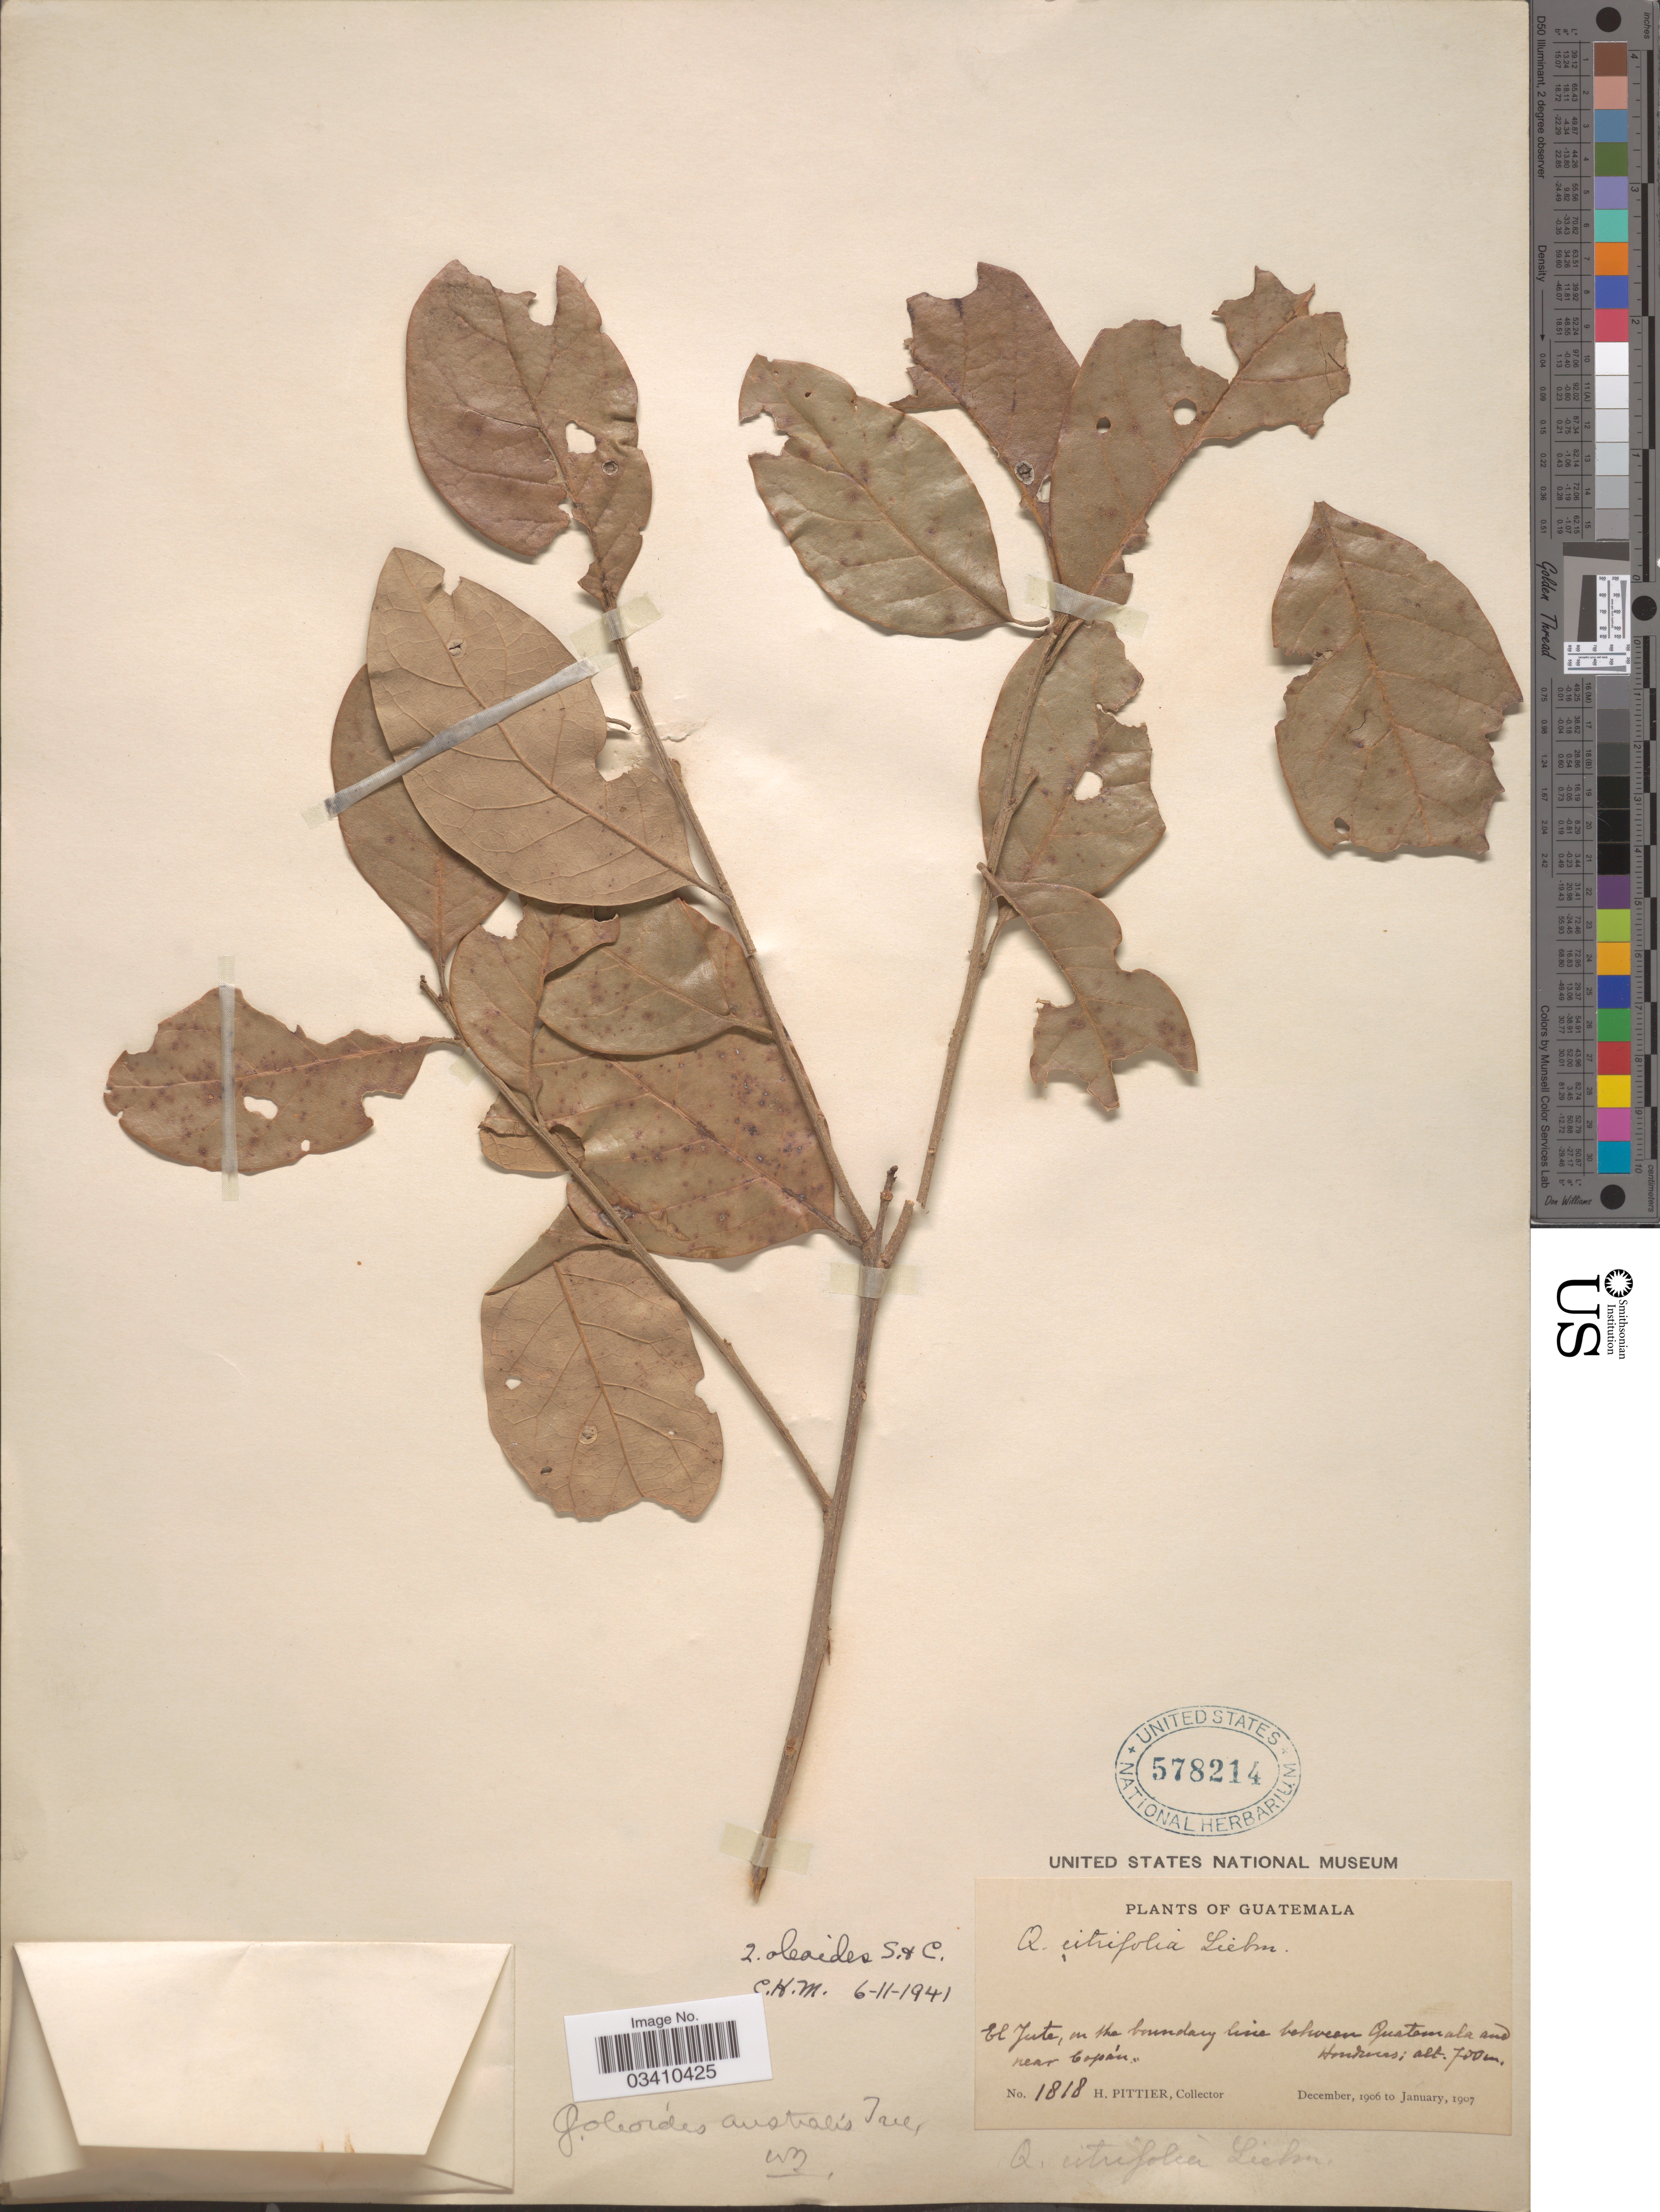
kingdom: Plantae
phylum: Tracheophyta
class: Magnoliopsida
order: Fagales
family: Fagaceae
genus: Quercus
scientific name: Quercus oleoides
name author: Schltdl. & Cham.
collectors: H. F. Pittier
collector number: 1818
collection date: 1906-12/1907-01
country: Guatemala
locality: El Jute, on the boundary line between Guatemala and Hondura, near Copán.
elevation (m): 700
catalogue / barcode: US 578214